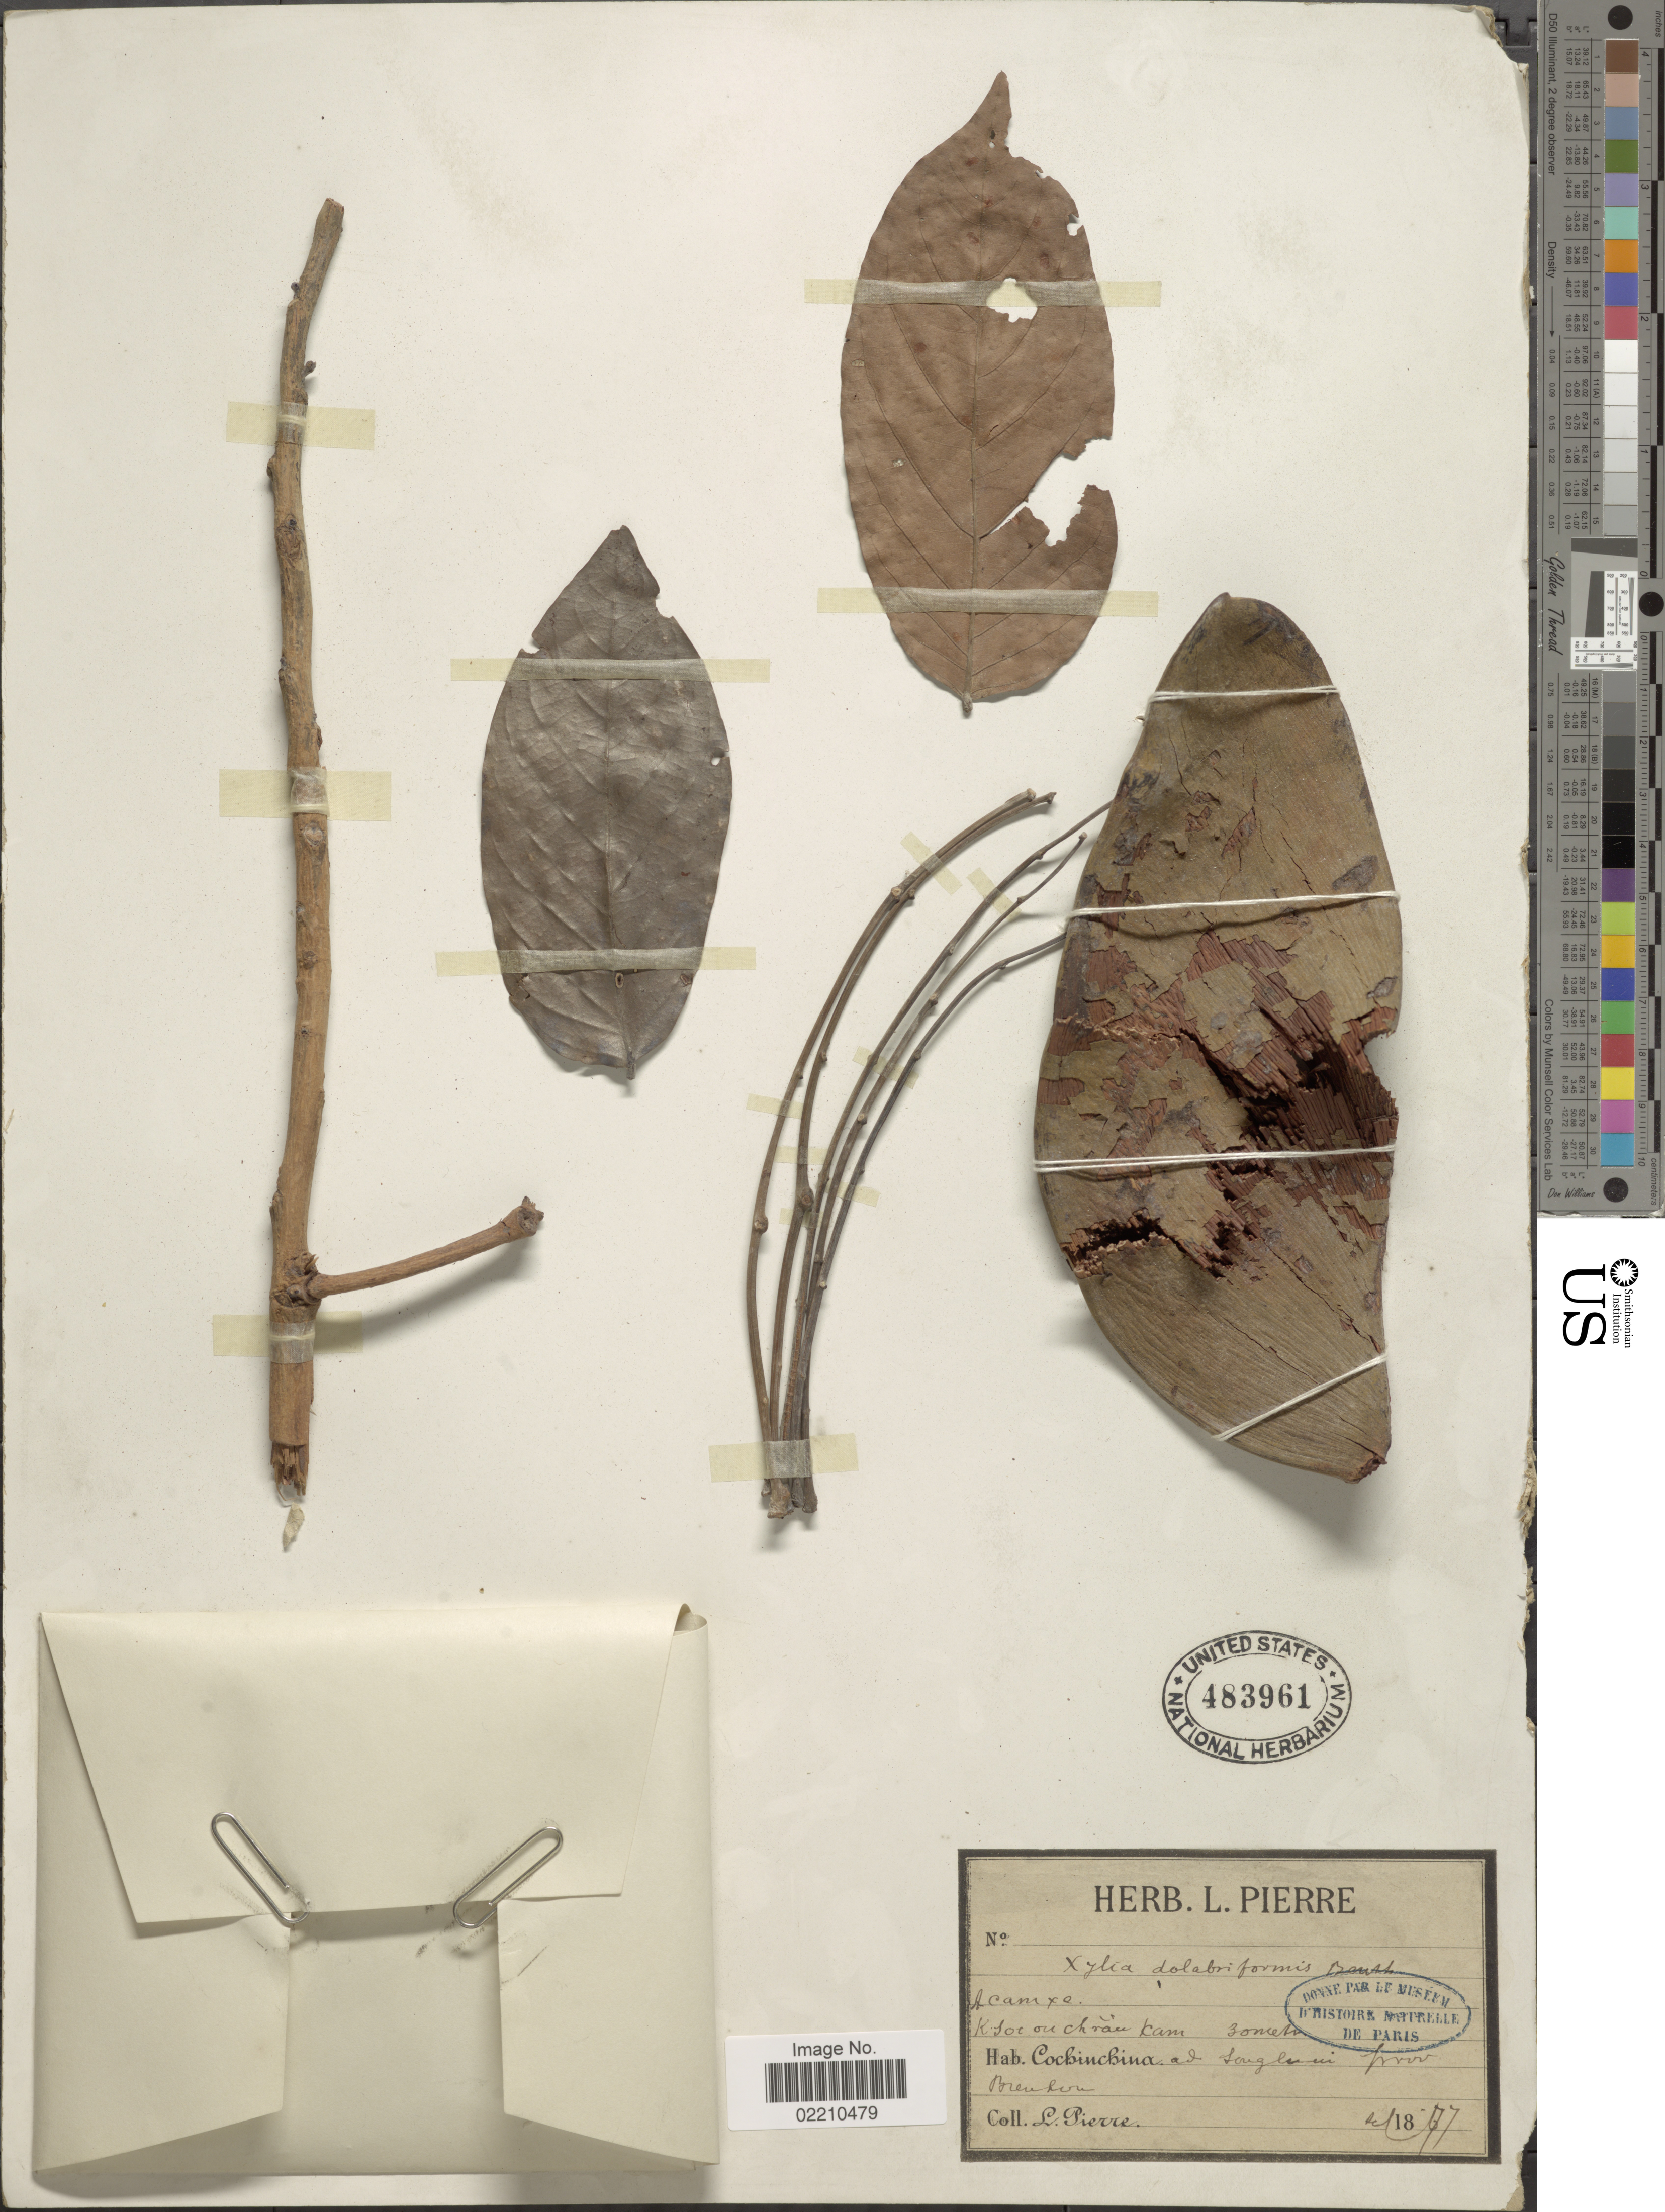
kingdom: Plantae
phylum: Tracheophyta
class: Magnoliopsida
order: Fabales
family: Fabaceae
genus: Xylia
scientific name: Xylia xylocarpa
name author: (Roxb.) W.L. Theob.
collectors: L. Pierre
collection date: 1877-10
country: Vietnam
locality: Cochinchina, ad Song lu in prov. Bienhoa [at Song Lu in Bien Hoa province]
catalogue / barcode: US 483961